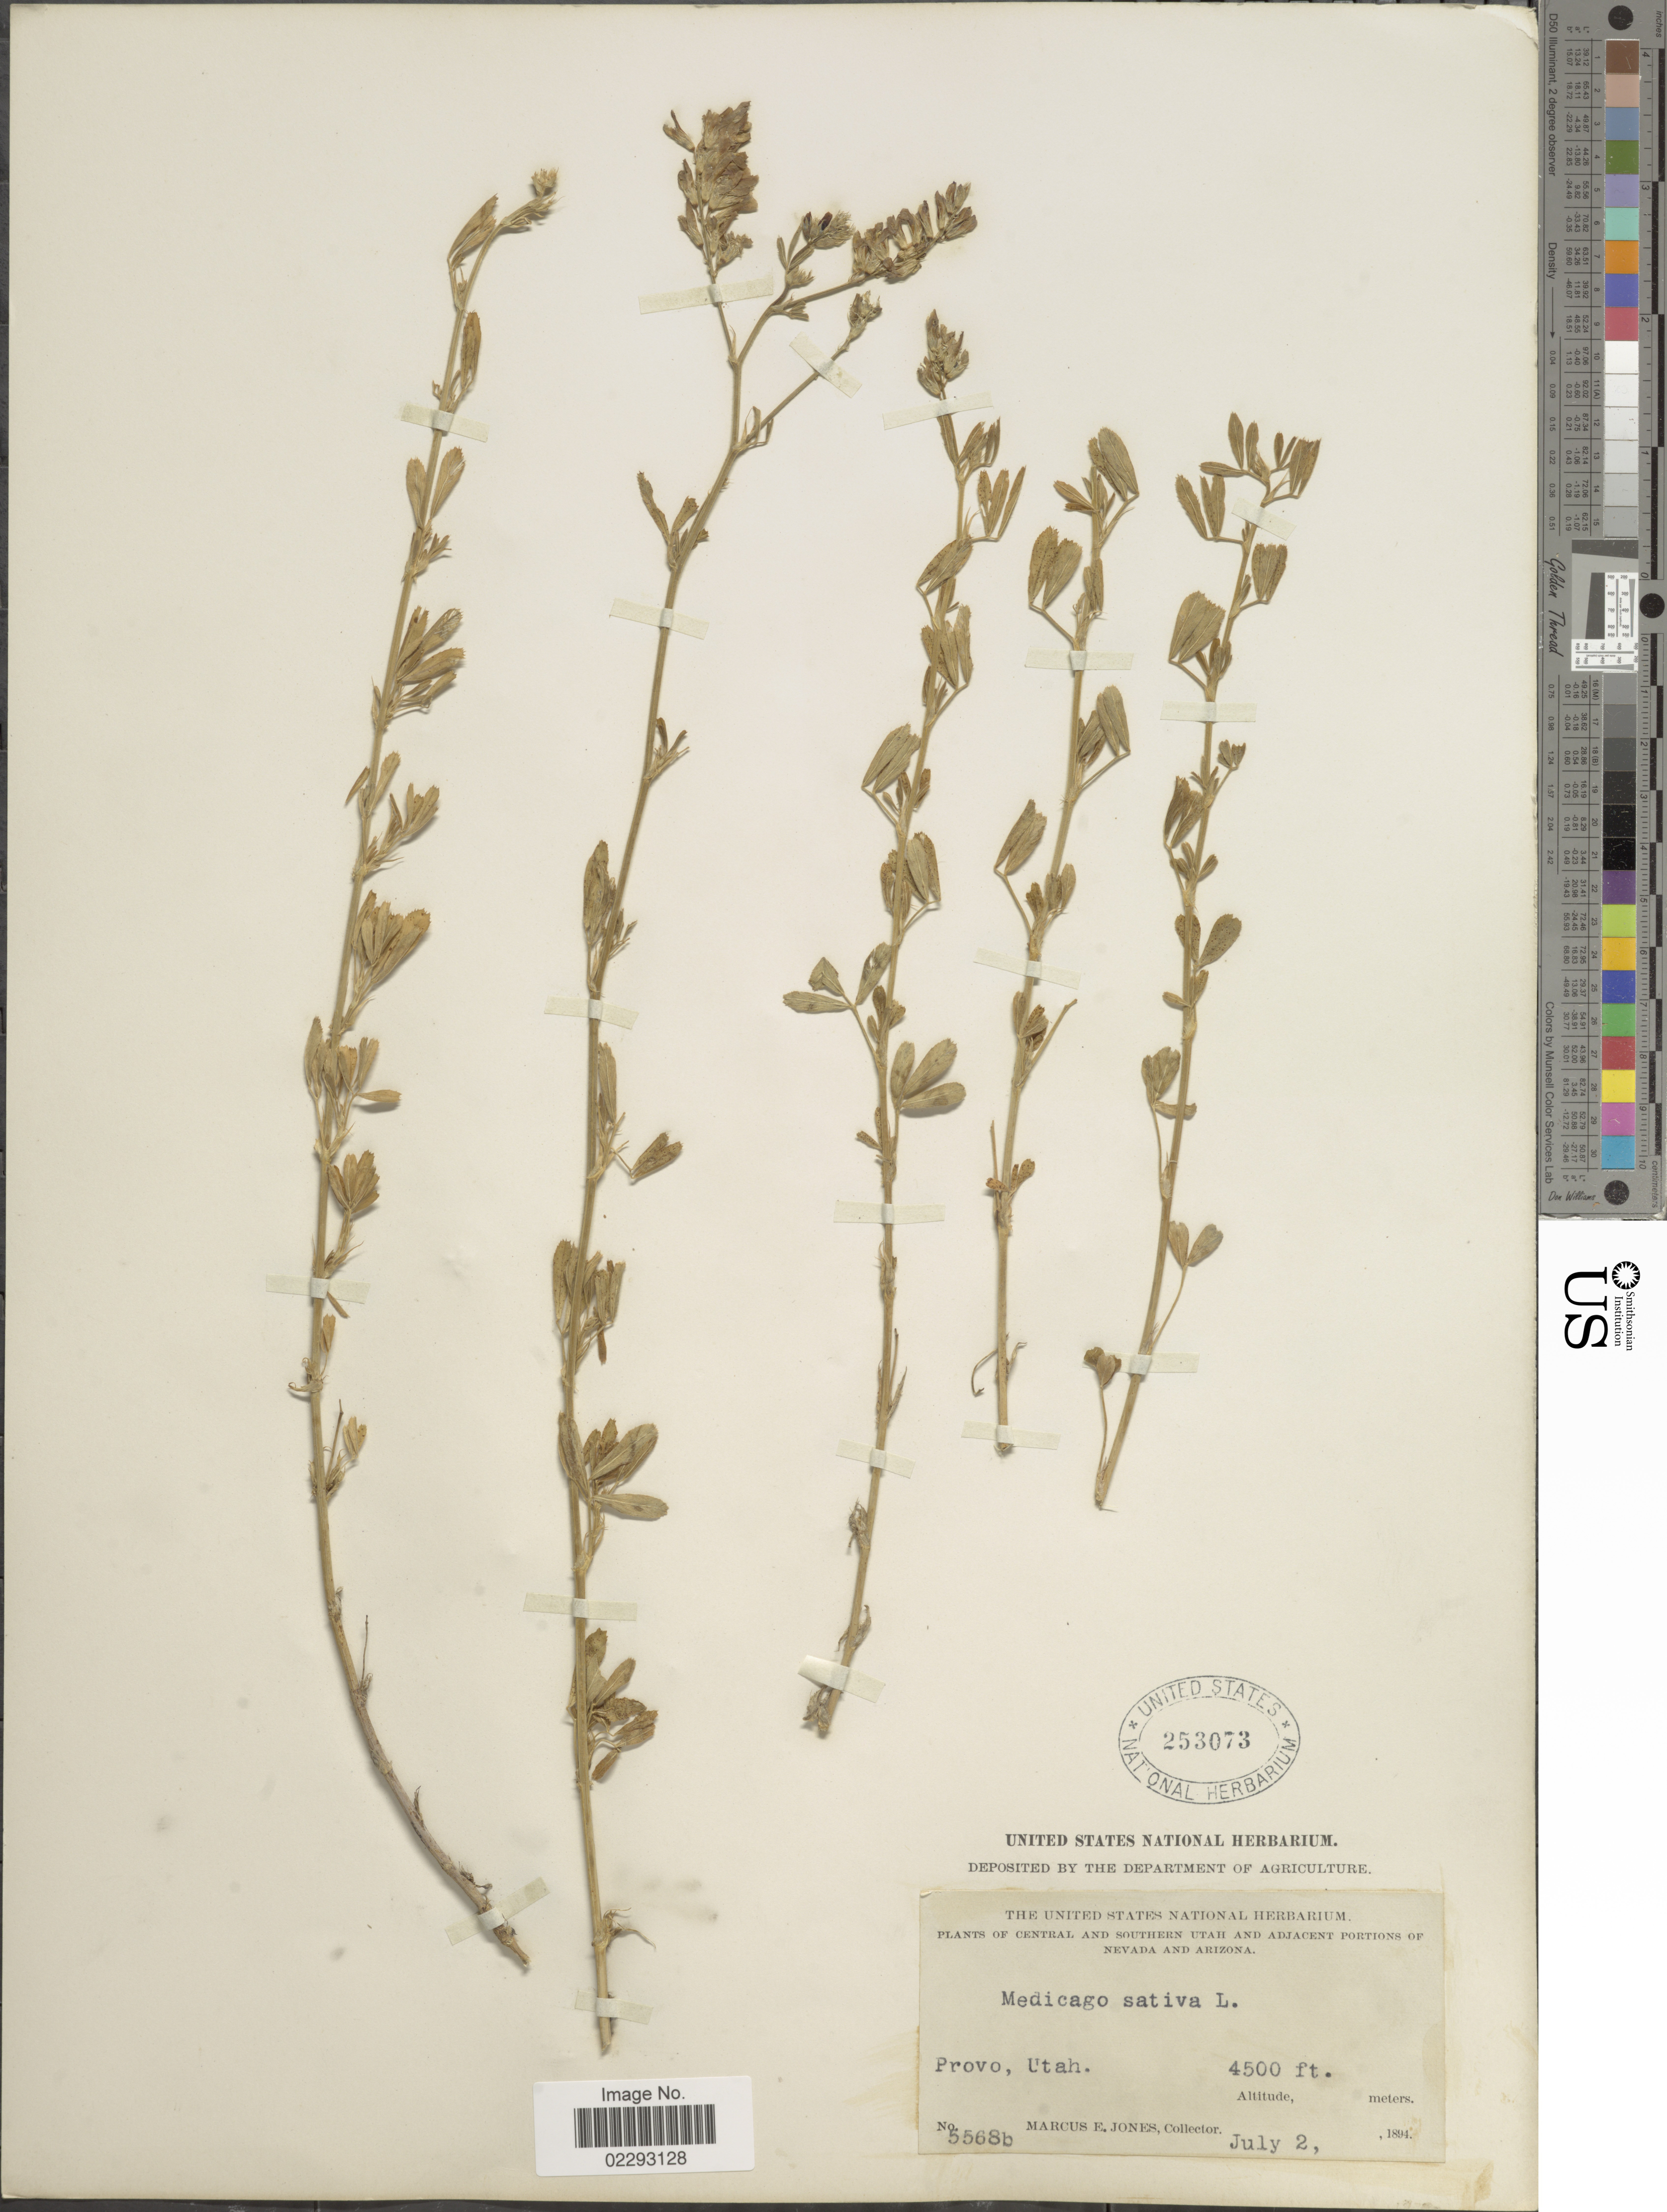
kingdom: Plantae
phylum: Tracheophyta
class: Magnoliopsida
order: Fabales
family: Fabaceae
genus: Medicago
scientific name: Medicago sativa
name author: L.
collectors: M. E. Jones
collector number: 5568b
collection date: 1894-07-02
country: United States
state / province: Utah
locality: Provo, Utah. Central and Southern Utah and Adjacent Portions of Nevada and Arizona.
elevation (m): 1372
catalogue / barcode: US 253073